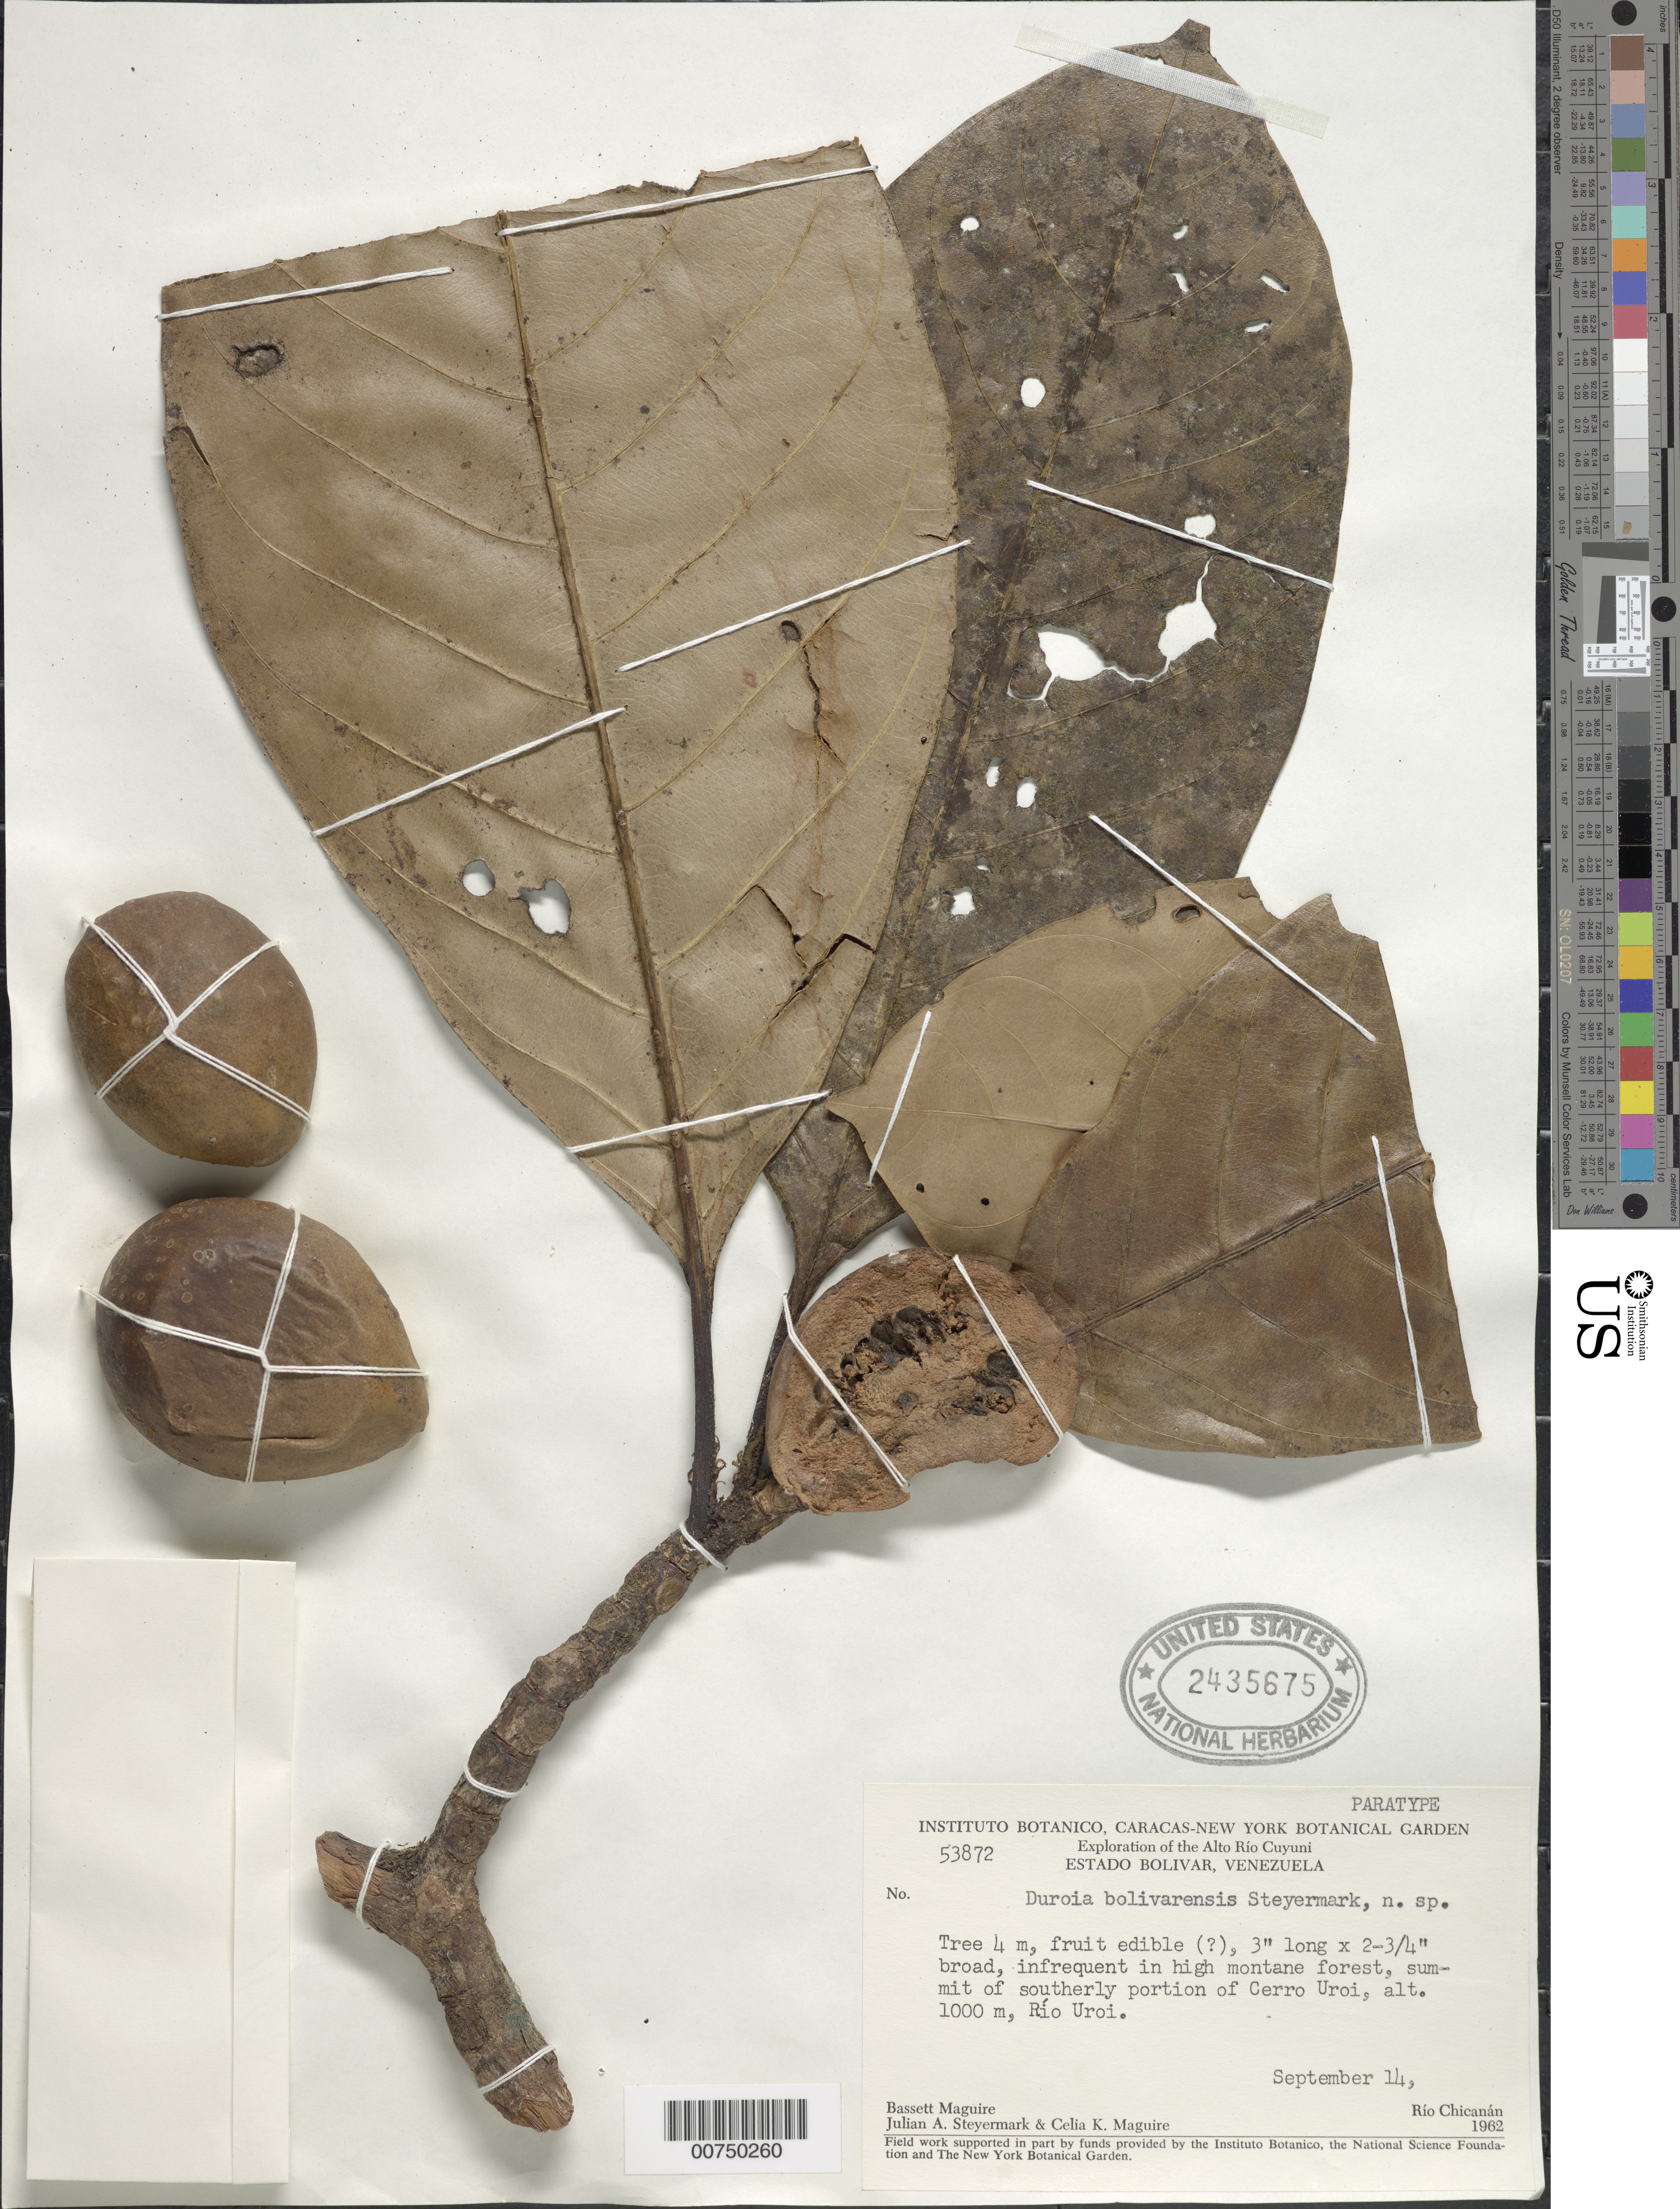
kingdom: Plantae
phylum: Tracheophyta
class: Magnoliopsida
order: Gentianales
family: Rubiaceae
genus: Duroia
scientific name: Duroia bolivarensis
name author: Steyerm.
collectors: B. Maguire, J. Steyermark & C. K. Maguire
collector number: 53872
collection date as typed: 14-Sep-62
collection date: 1962-09-14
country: Venezuela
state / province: Bolívar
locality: Alto Río Cuyuni, Cerro Uroi, summit of southerly portion; Río Uroi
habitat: High montane forest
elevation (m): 1000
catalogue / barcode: US 2435675